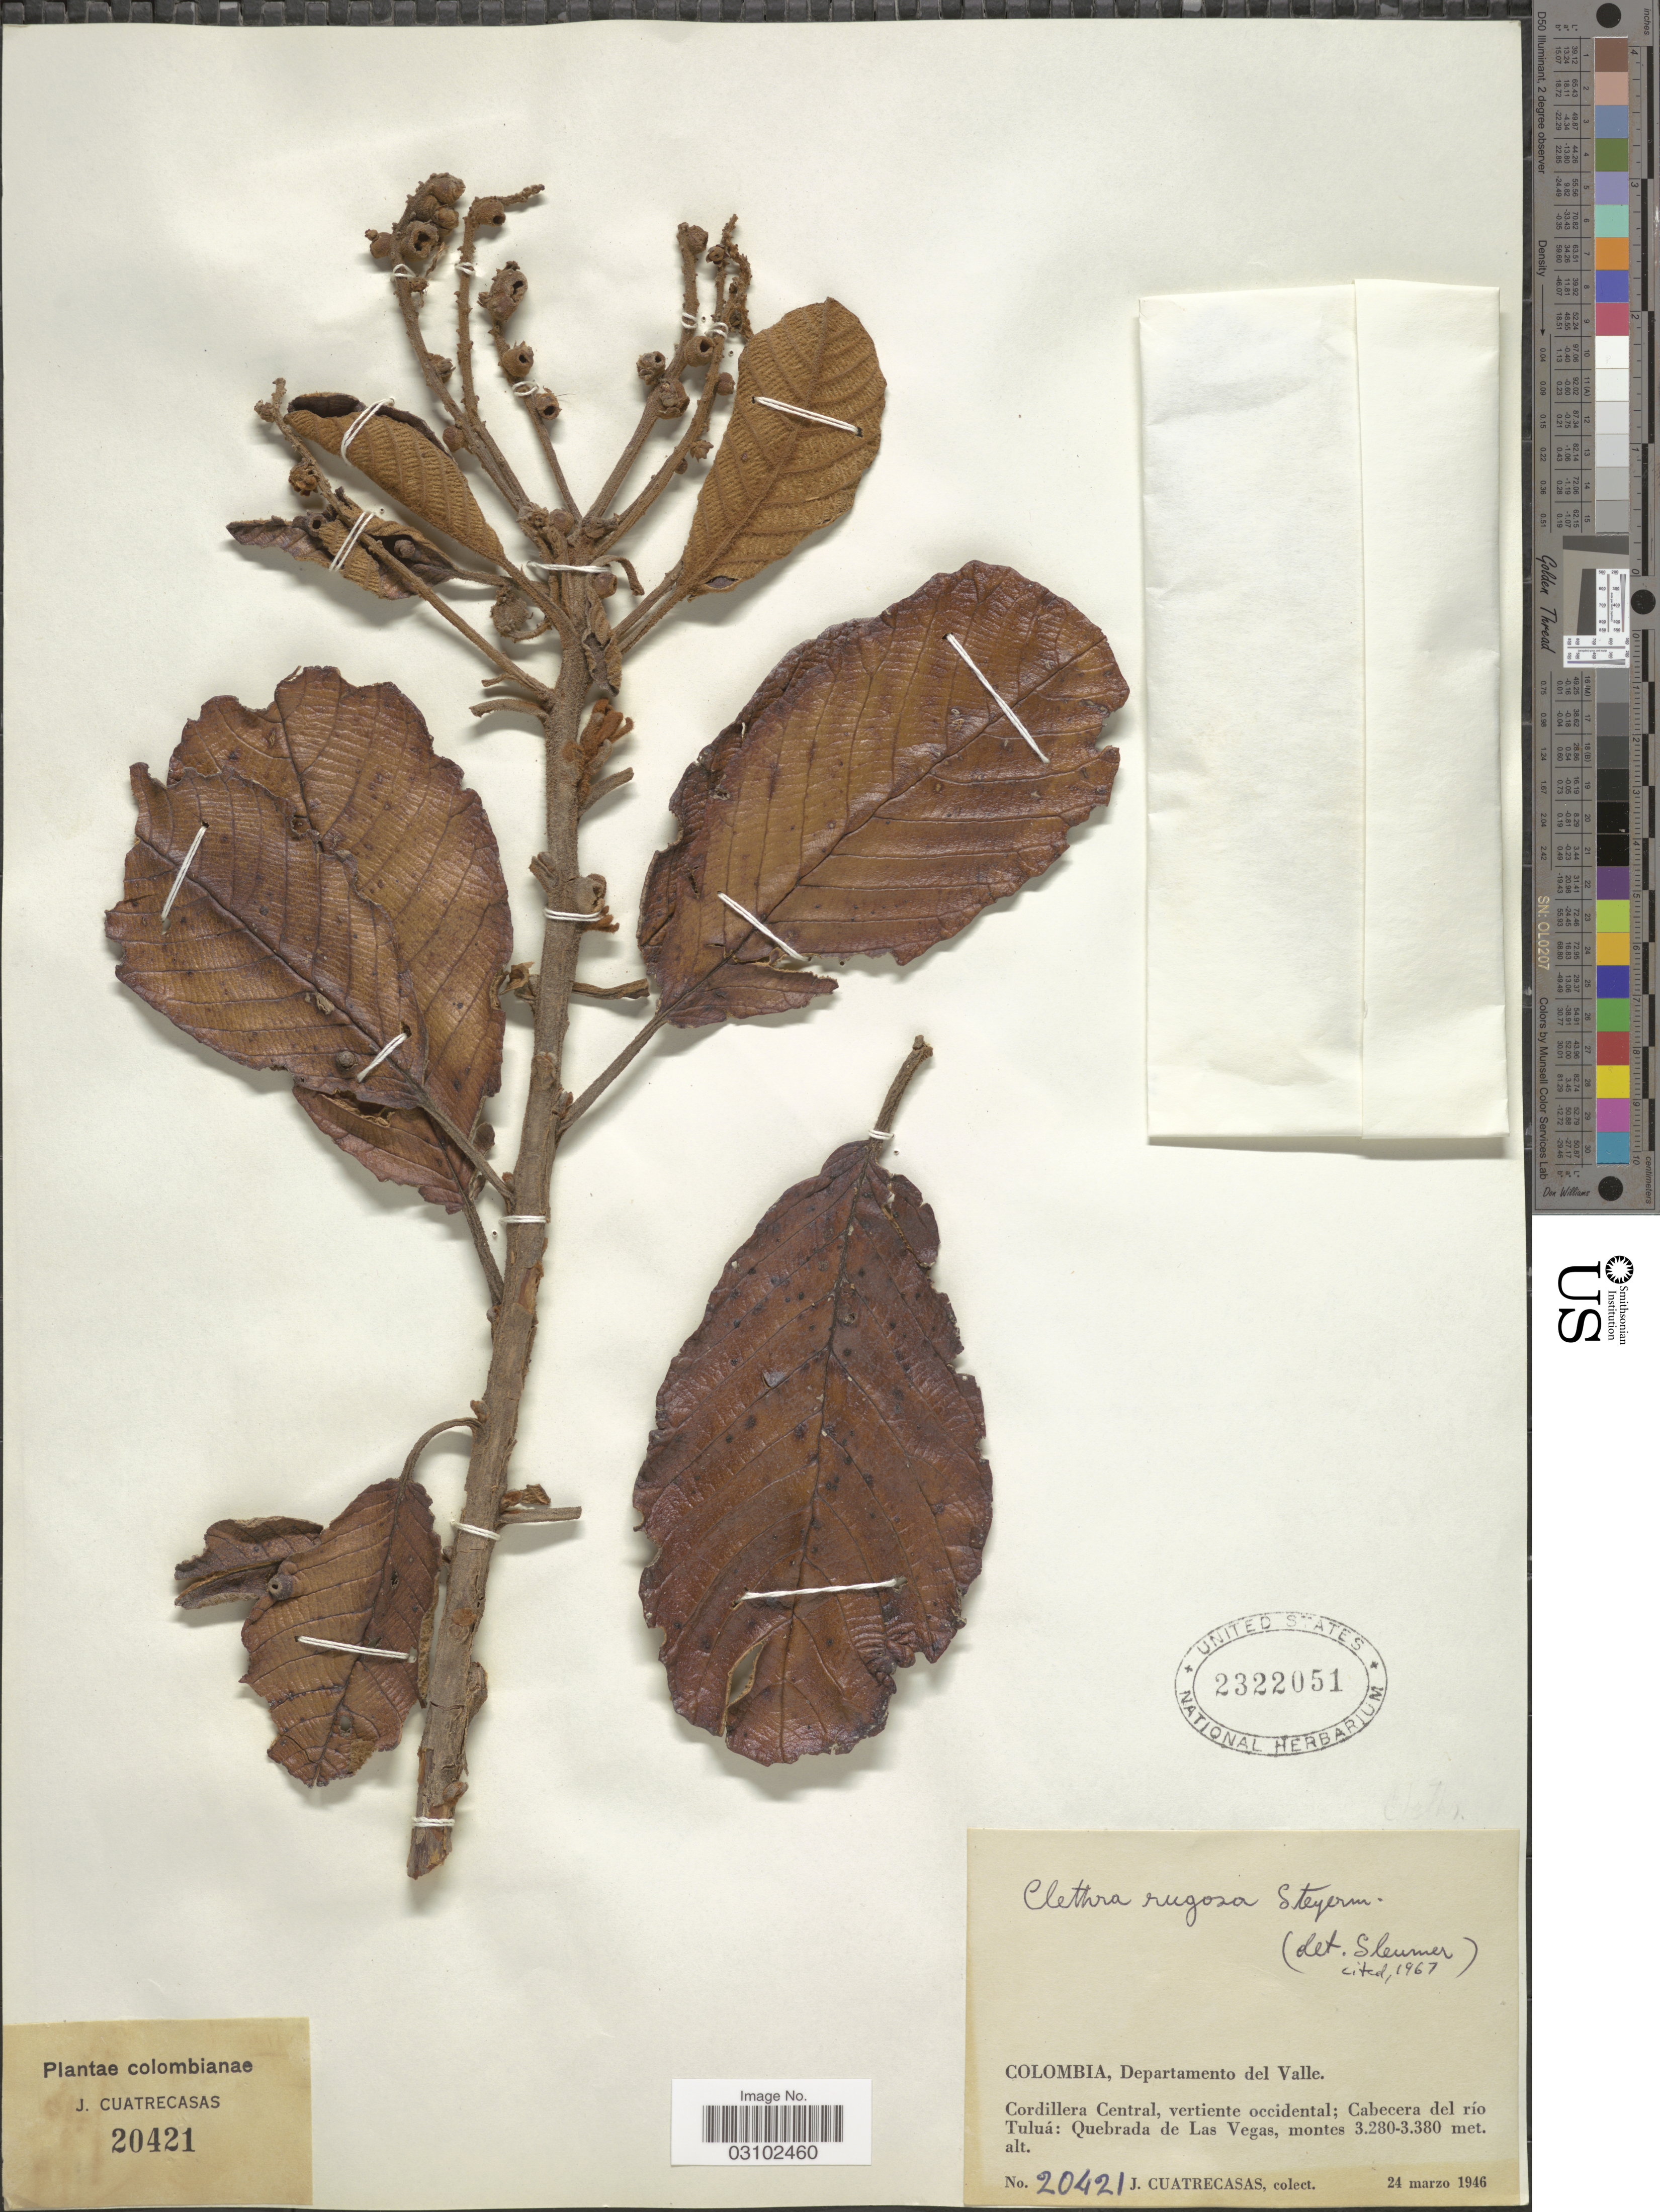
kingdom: Plantae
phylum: Tracheophyta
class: Magnoliopsida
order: Ericales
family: Clethraceae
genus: Clethra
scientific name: Clethra rugosa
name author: Steyerm.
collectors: J. Cuatrecasas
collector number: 20421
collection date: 1946-03-24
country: Colombia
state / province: Valle del Cauca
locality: Departamento del Valle. Cordillera Central, vertiente occidental; Cabecera del río Tuluá: Quebrada de Las Vegas.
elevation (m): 3280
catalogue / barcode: US 2322051